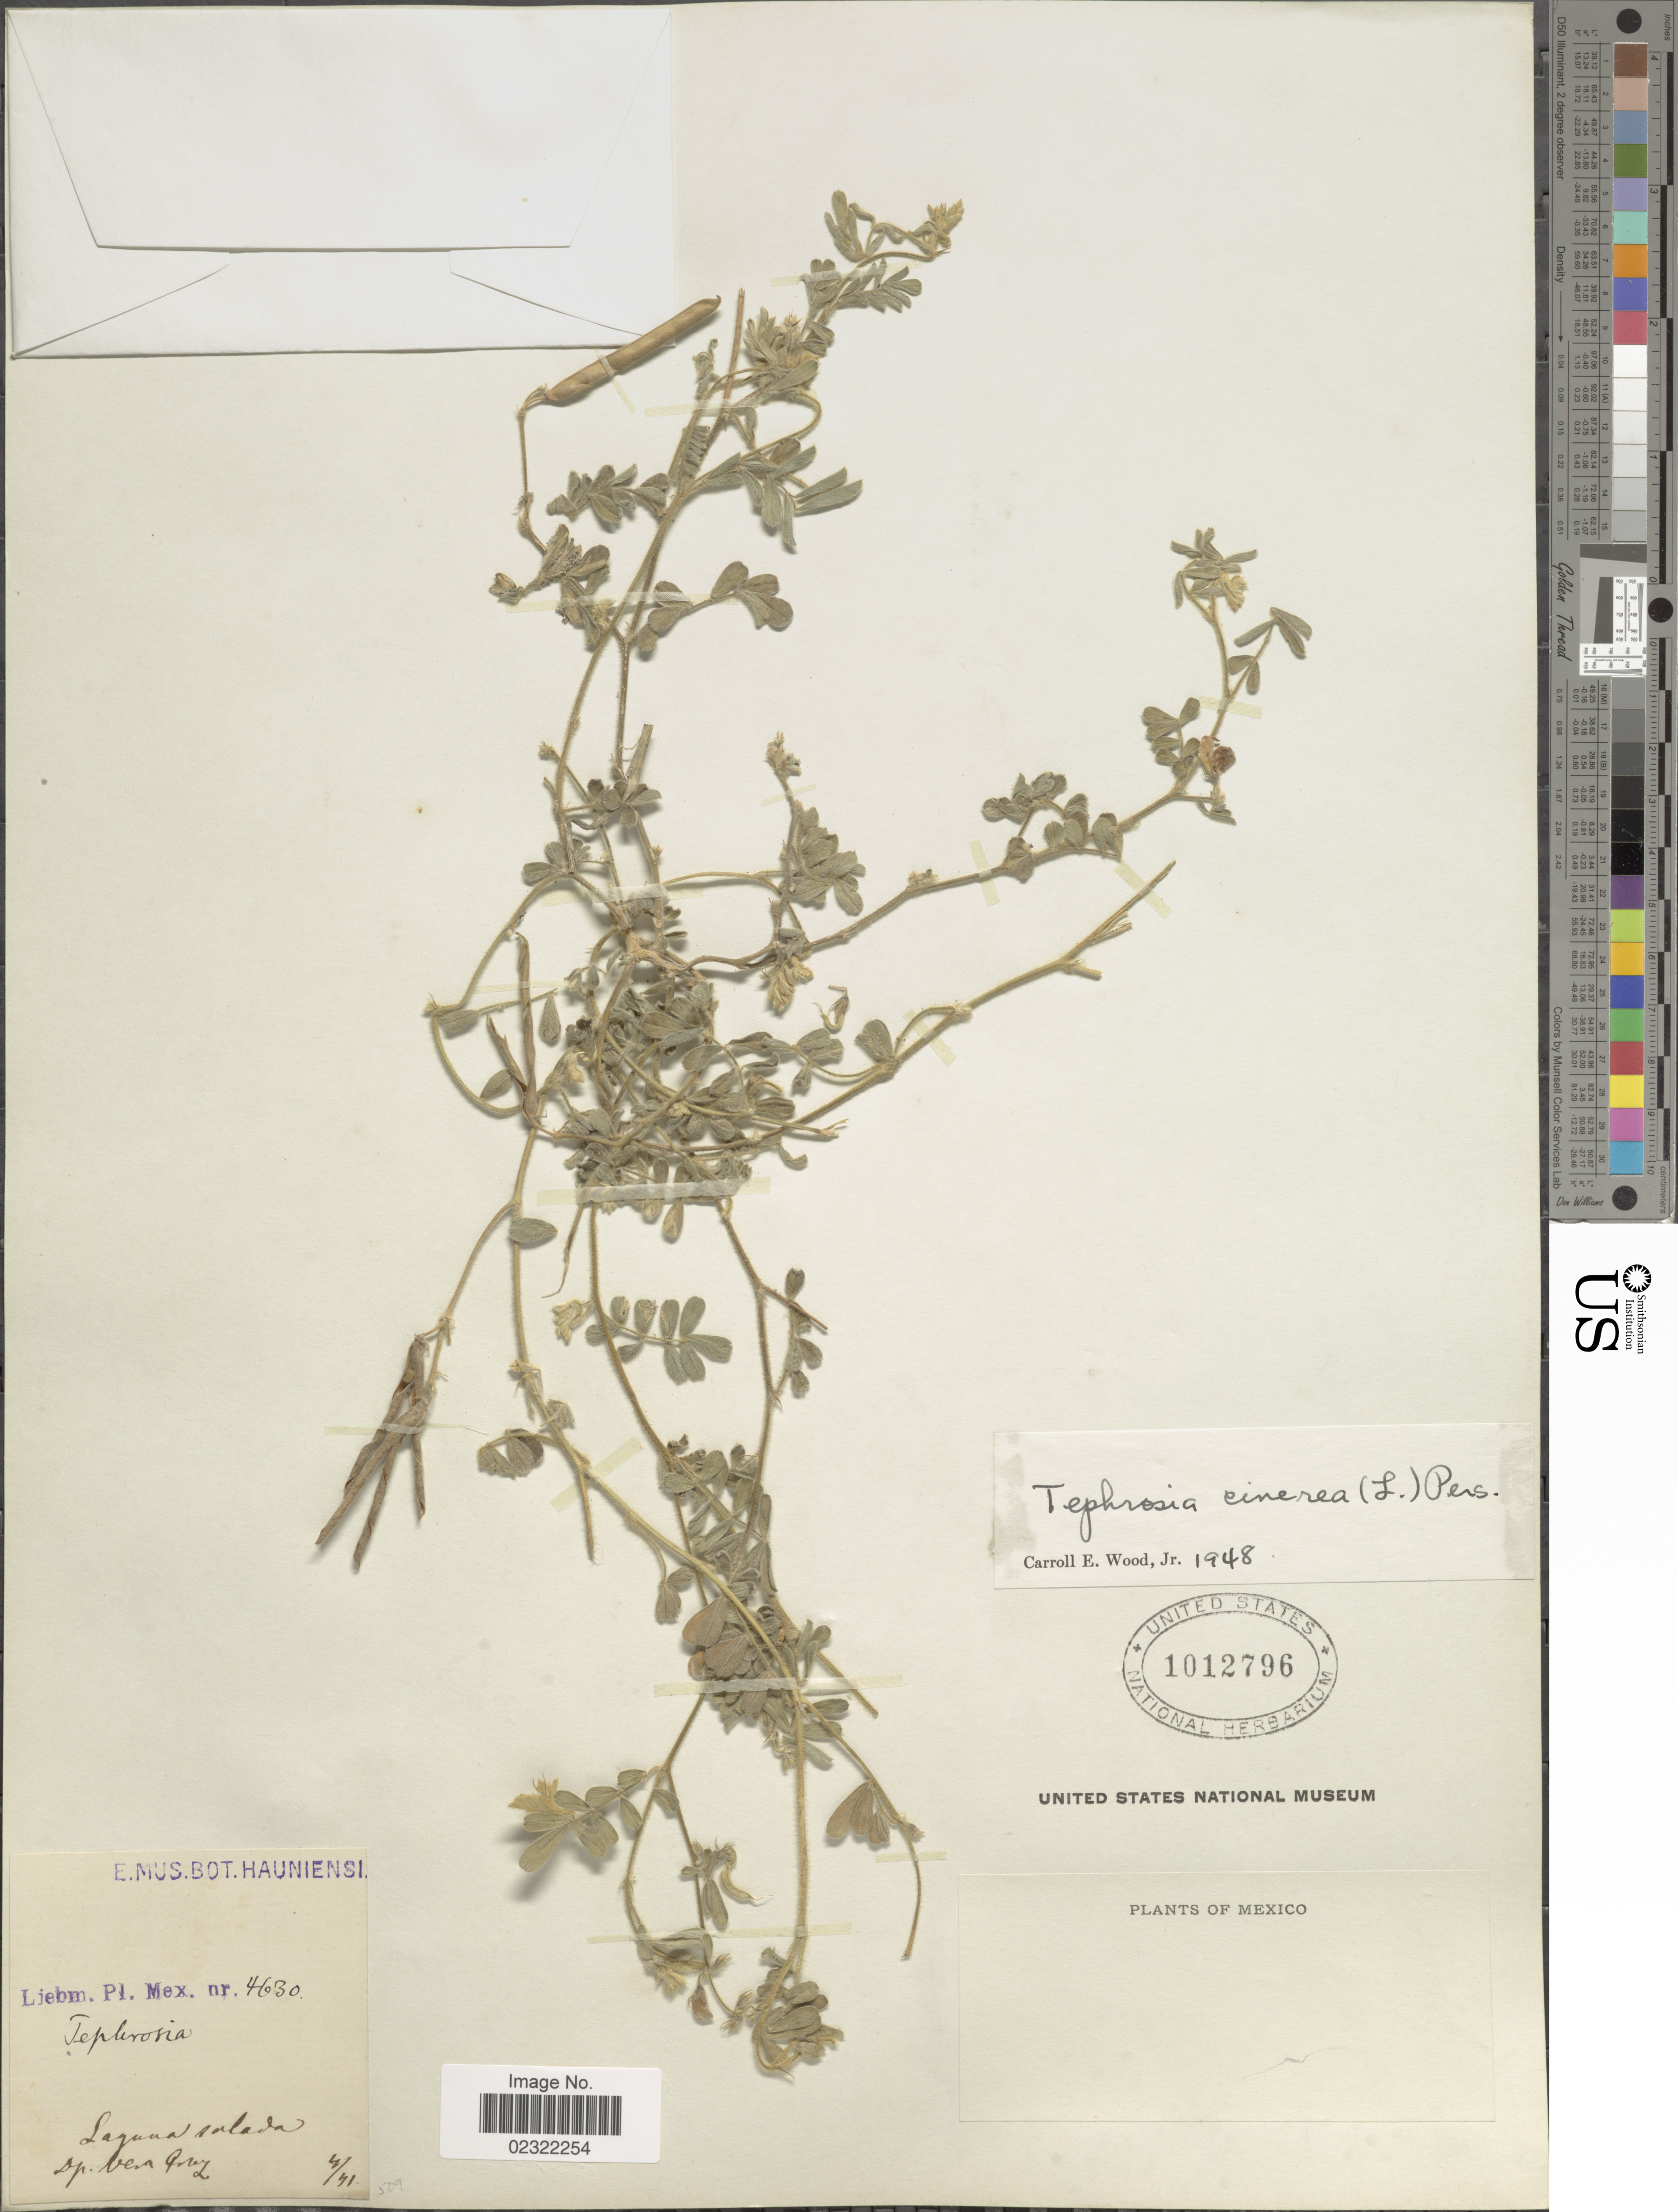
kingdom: Plantae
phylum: Tracheophyta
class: Magnoliopsida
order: Fabales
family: Fabaceae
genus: Tephrosia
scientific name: Tephrosia cinerea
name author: (L.) Pers.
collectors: Liebmann, --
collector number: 4630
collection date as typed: Transcribed d/m/y: /4/41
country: Mexico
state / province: Veracruz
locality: Mexico, Laguna Salada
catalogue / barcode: US 1012796